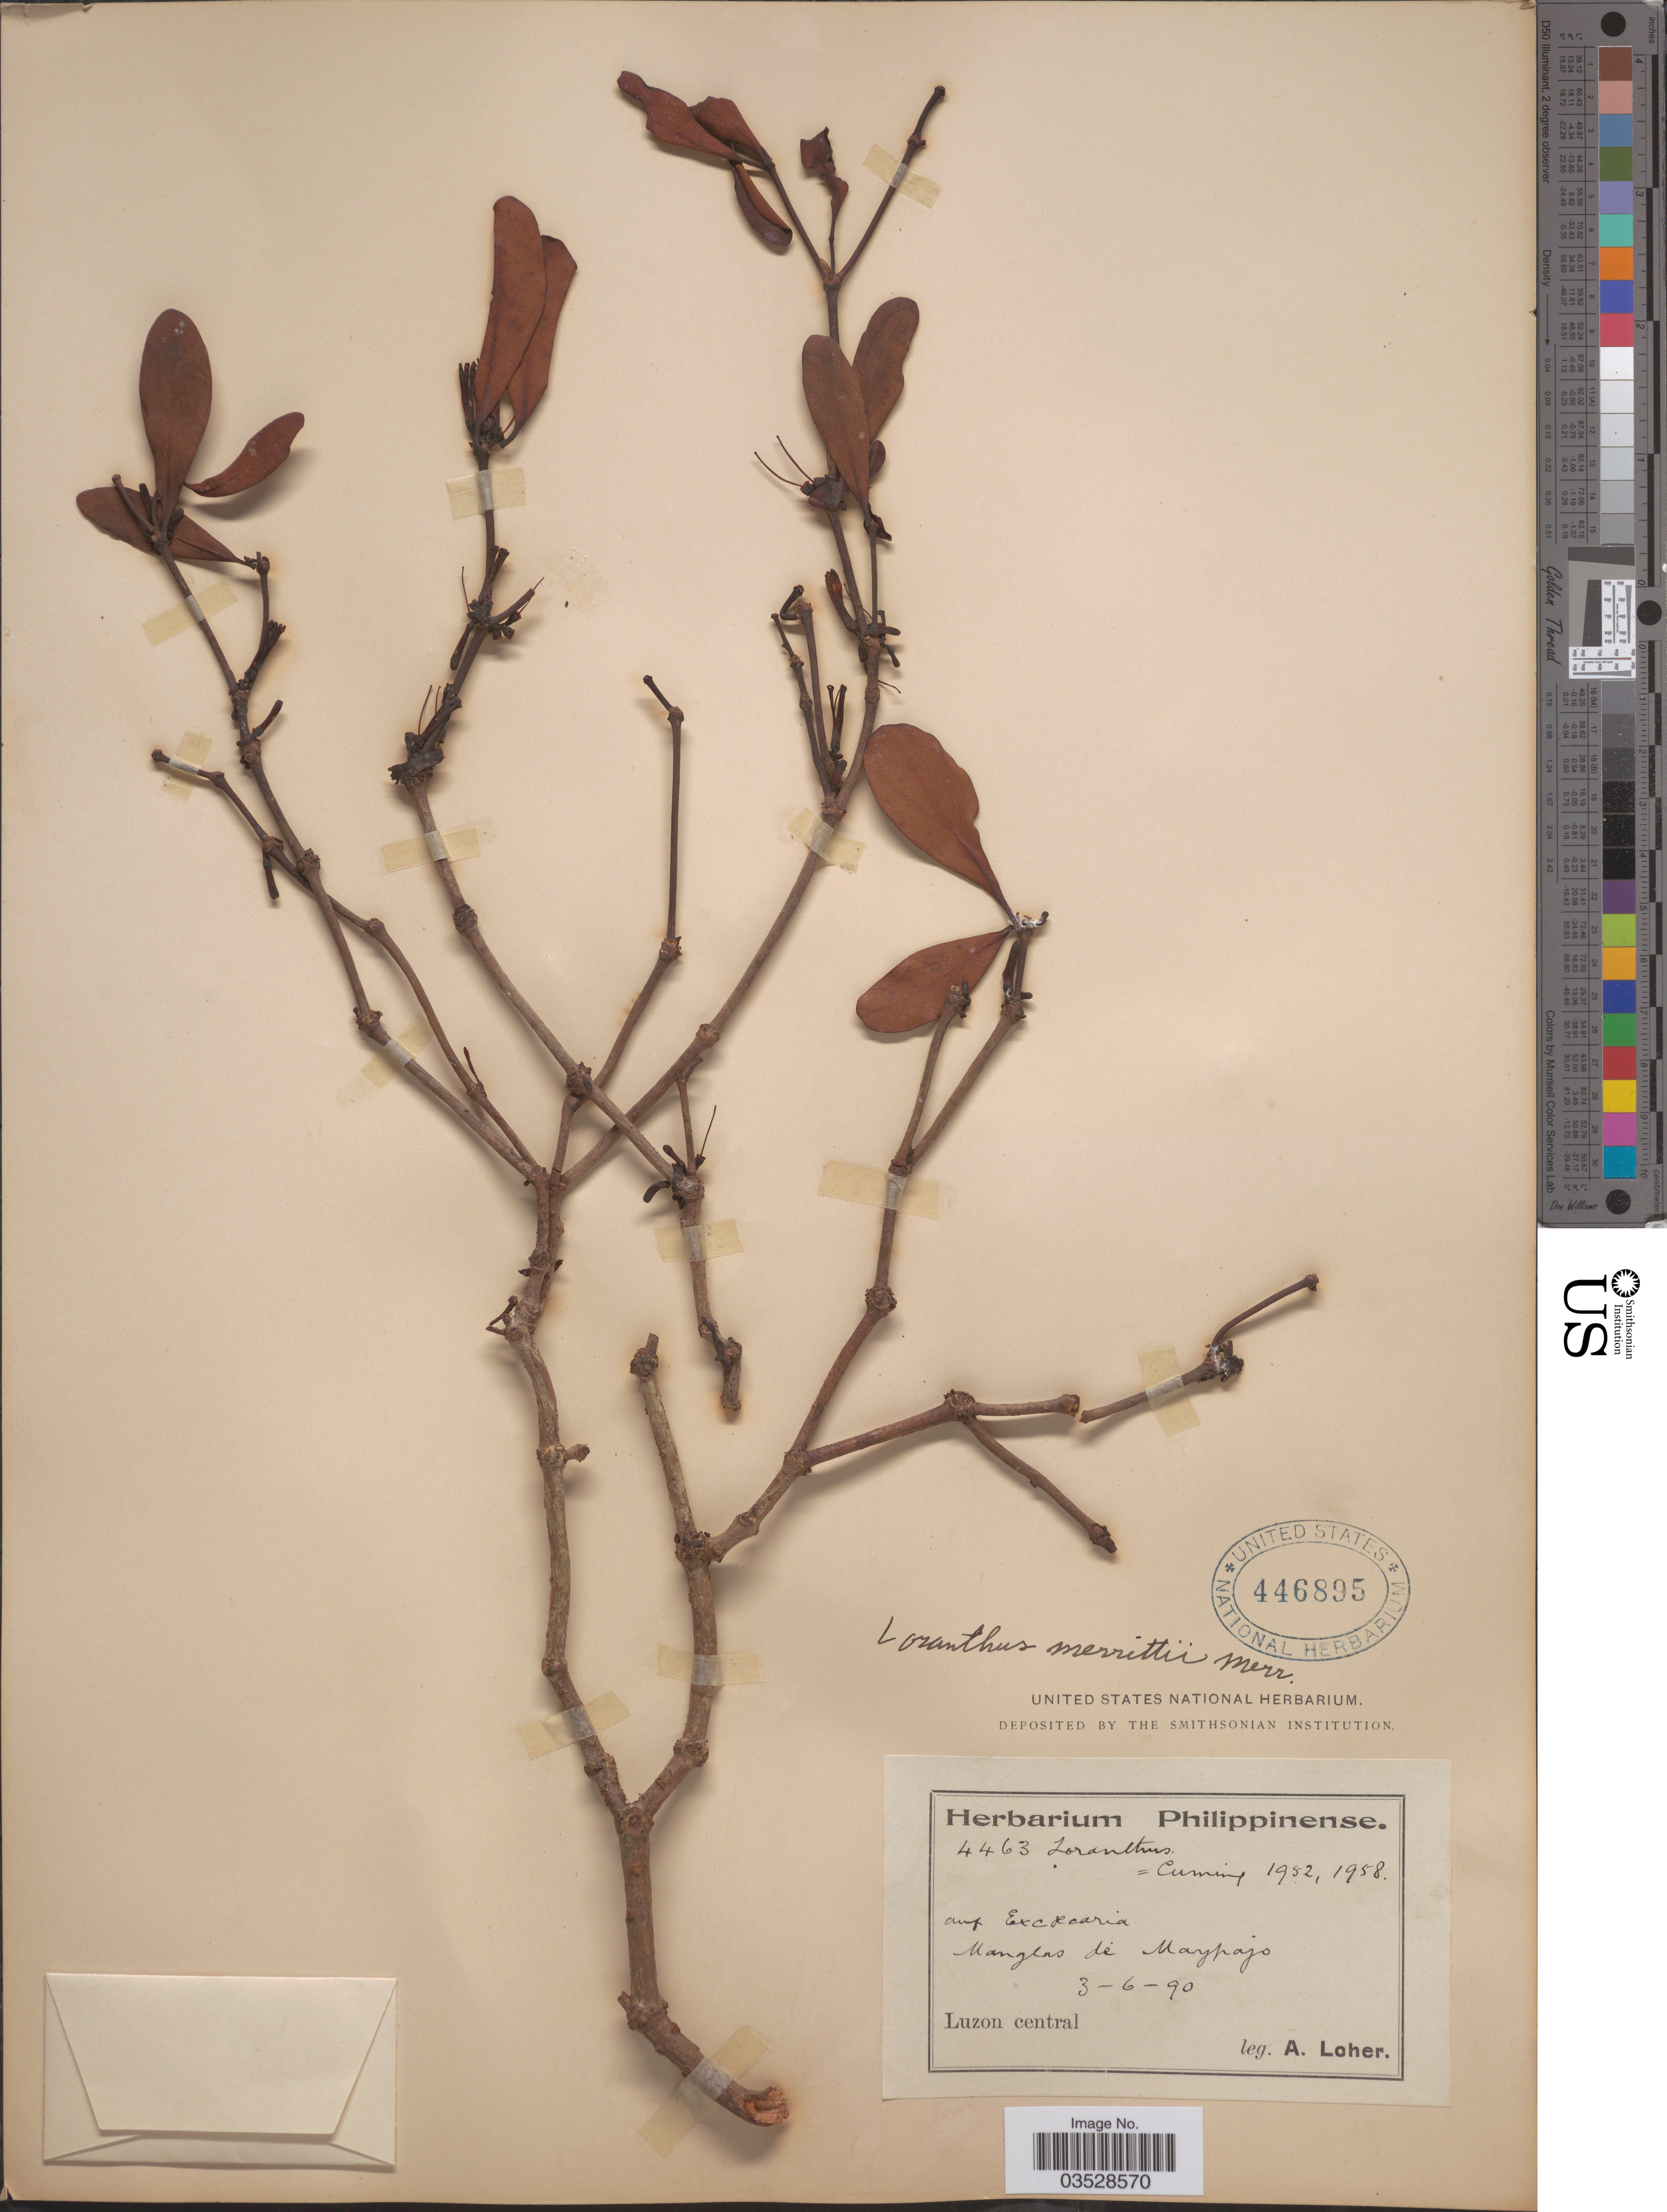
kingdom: Plantae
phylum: Tracheophyta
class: Magnoliopsida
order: Santalales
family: Loranthaceae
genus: Loranthus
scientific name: Loranthus merrillii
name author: Elmer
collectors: A. Loher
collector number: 4463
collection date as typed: Transcribed d/m/y: 3/6/90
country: Philippines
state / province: Central Luzon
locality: Manglas de Maypajo. Luzon central.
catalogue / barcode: US 446895